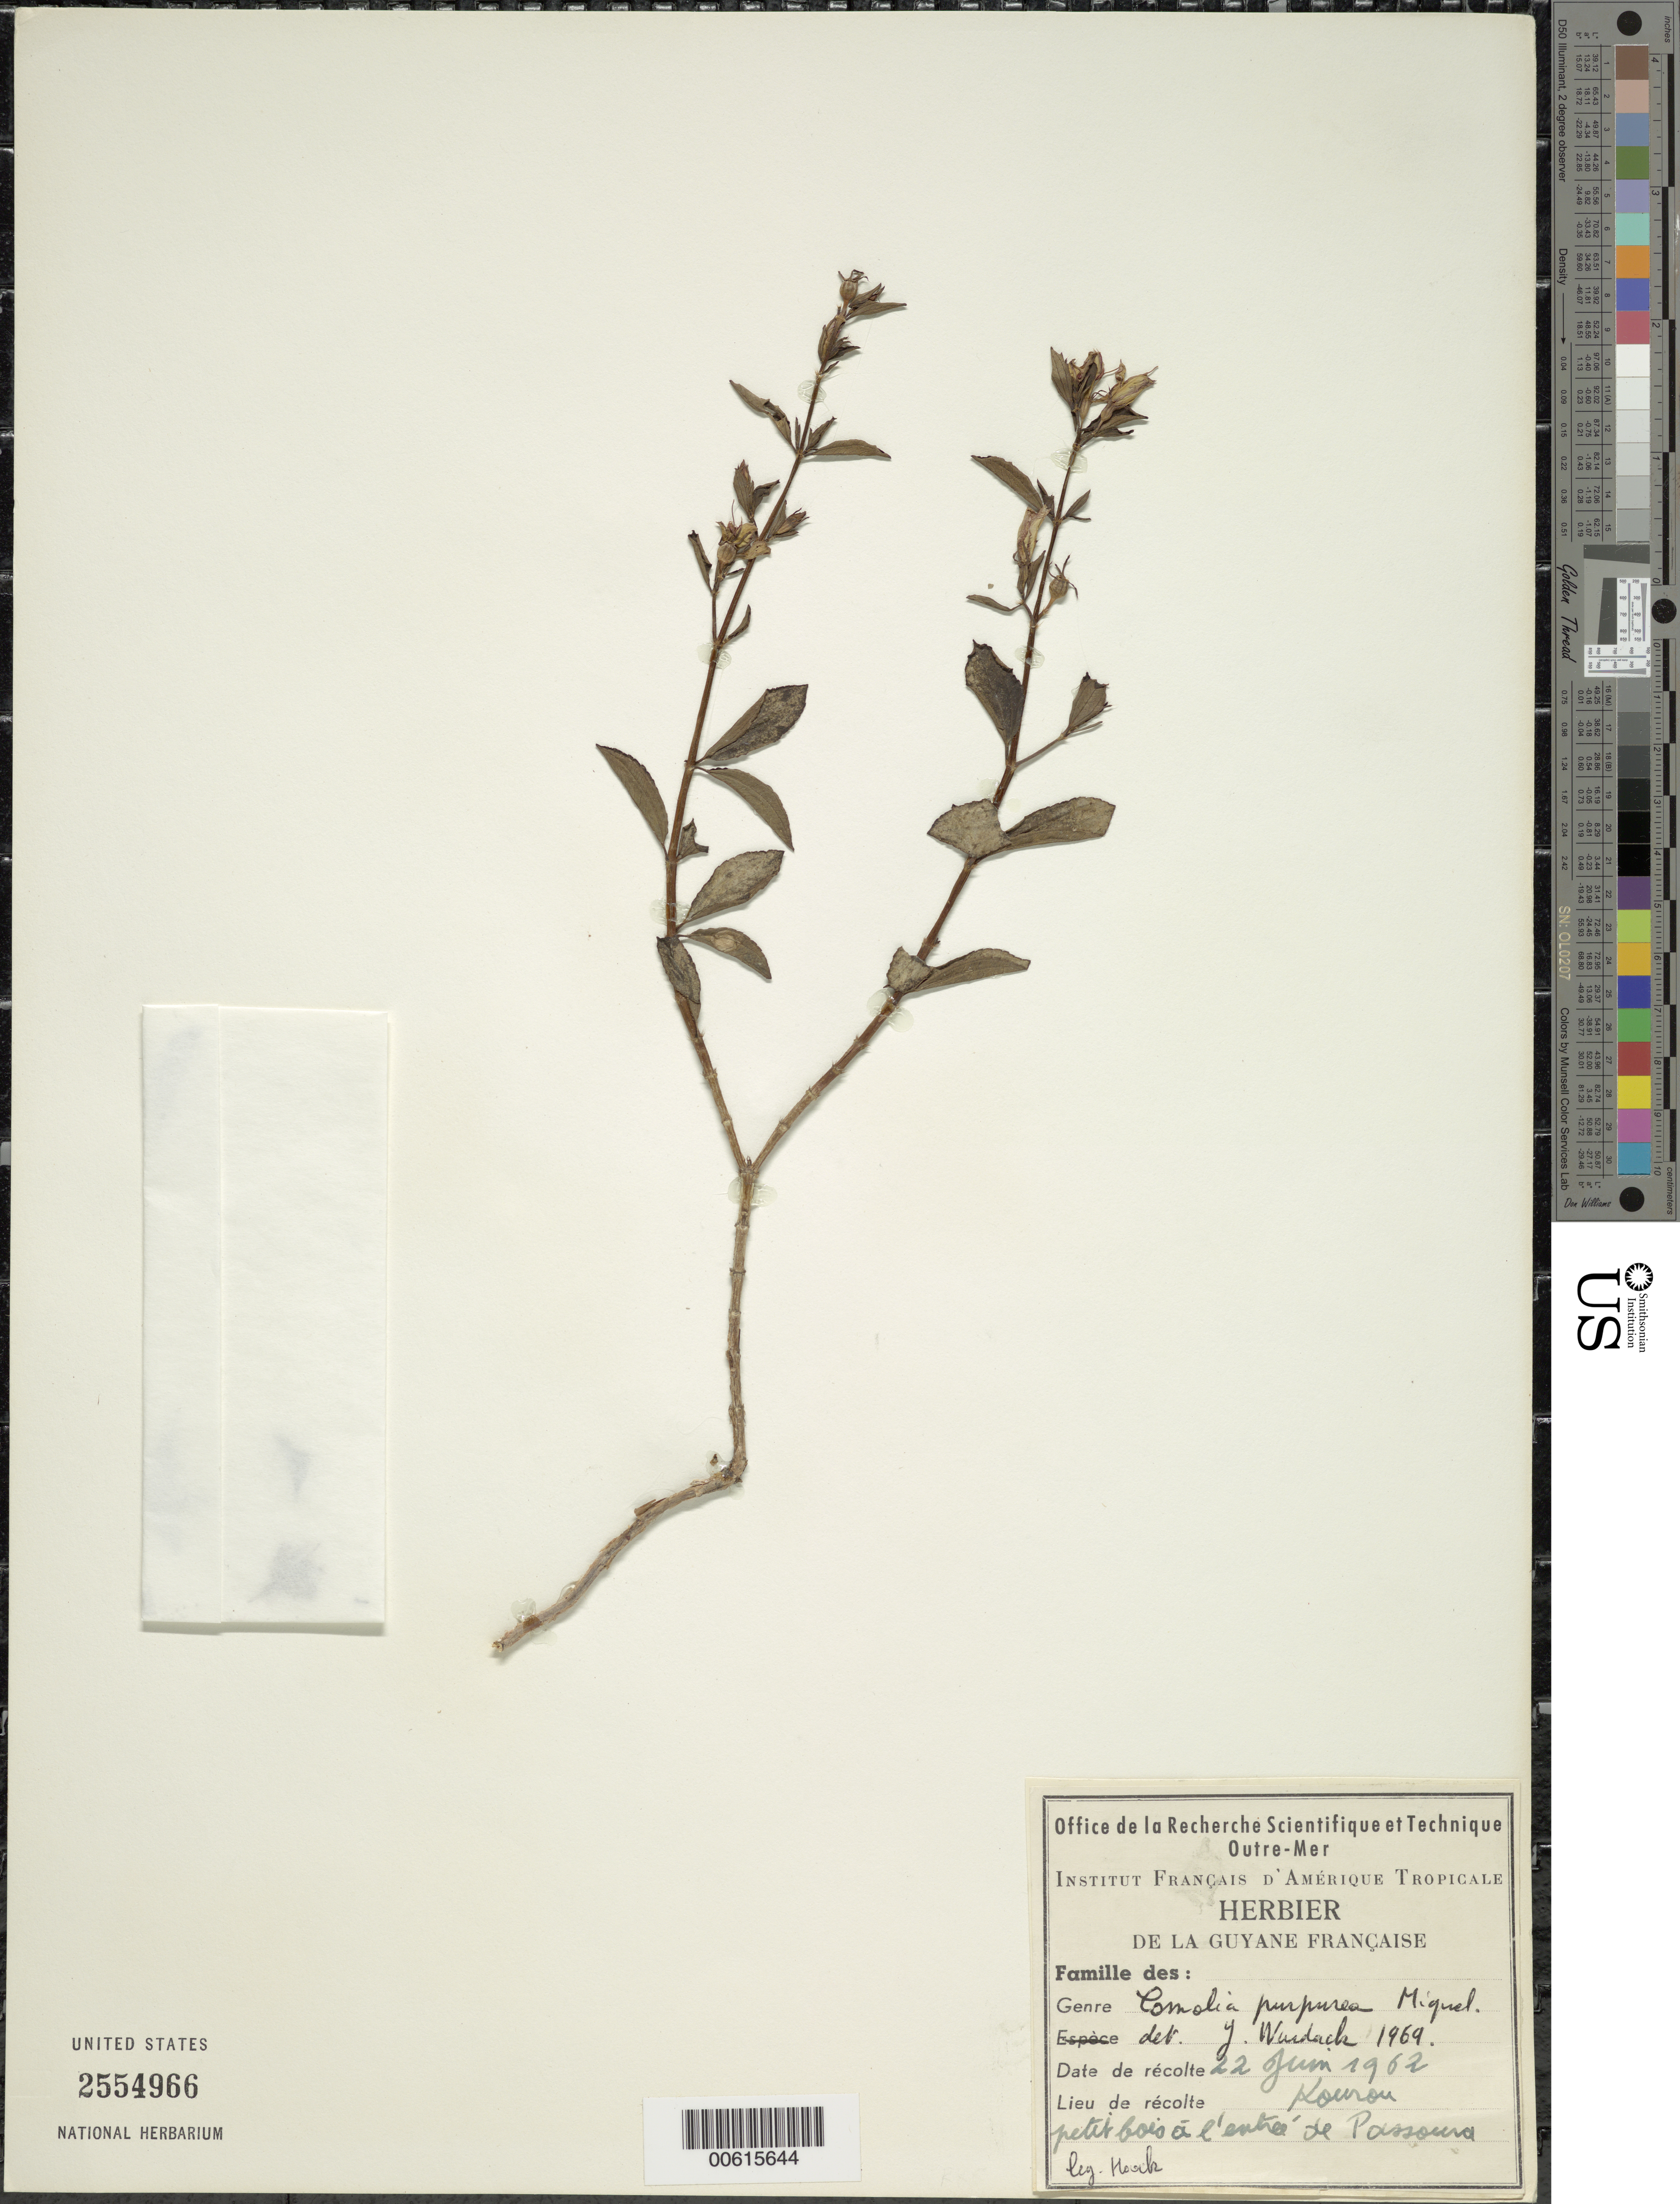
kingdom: Plantae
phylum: Tracheophyta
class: Magnoliopsida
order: Myrtales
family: Melastomataceae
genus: Comolia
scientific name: Comolia villosa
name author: (Aubl.) Triana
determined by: Nunes da Silva, Diego, (RB), Jardim Botanico do Rio de Janeiro - Herbario (BRAZIL)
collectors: J. Hoock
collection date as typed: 22-Jun-62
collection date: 1962-06-22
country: French Guiana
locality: Kourou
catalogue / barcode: US 2554966